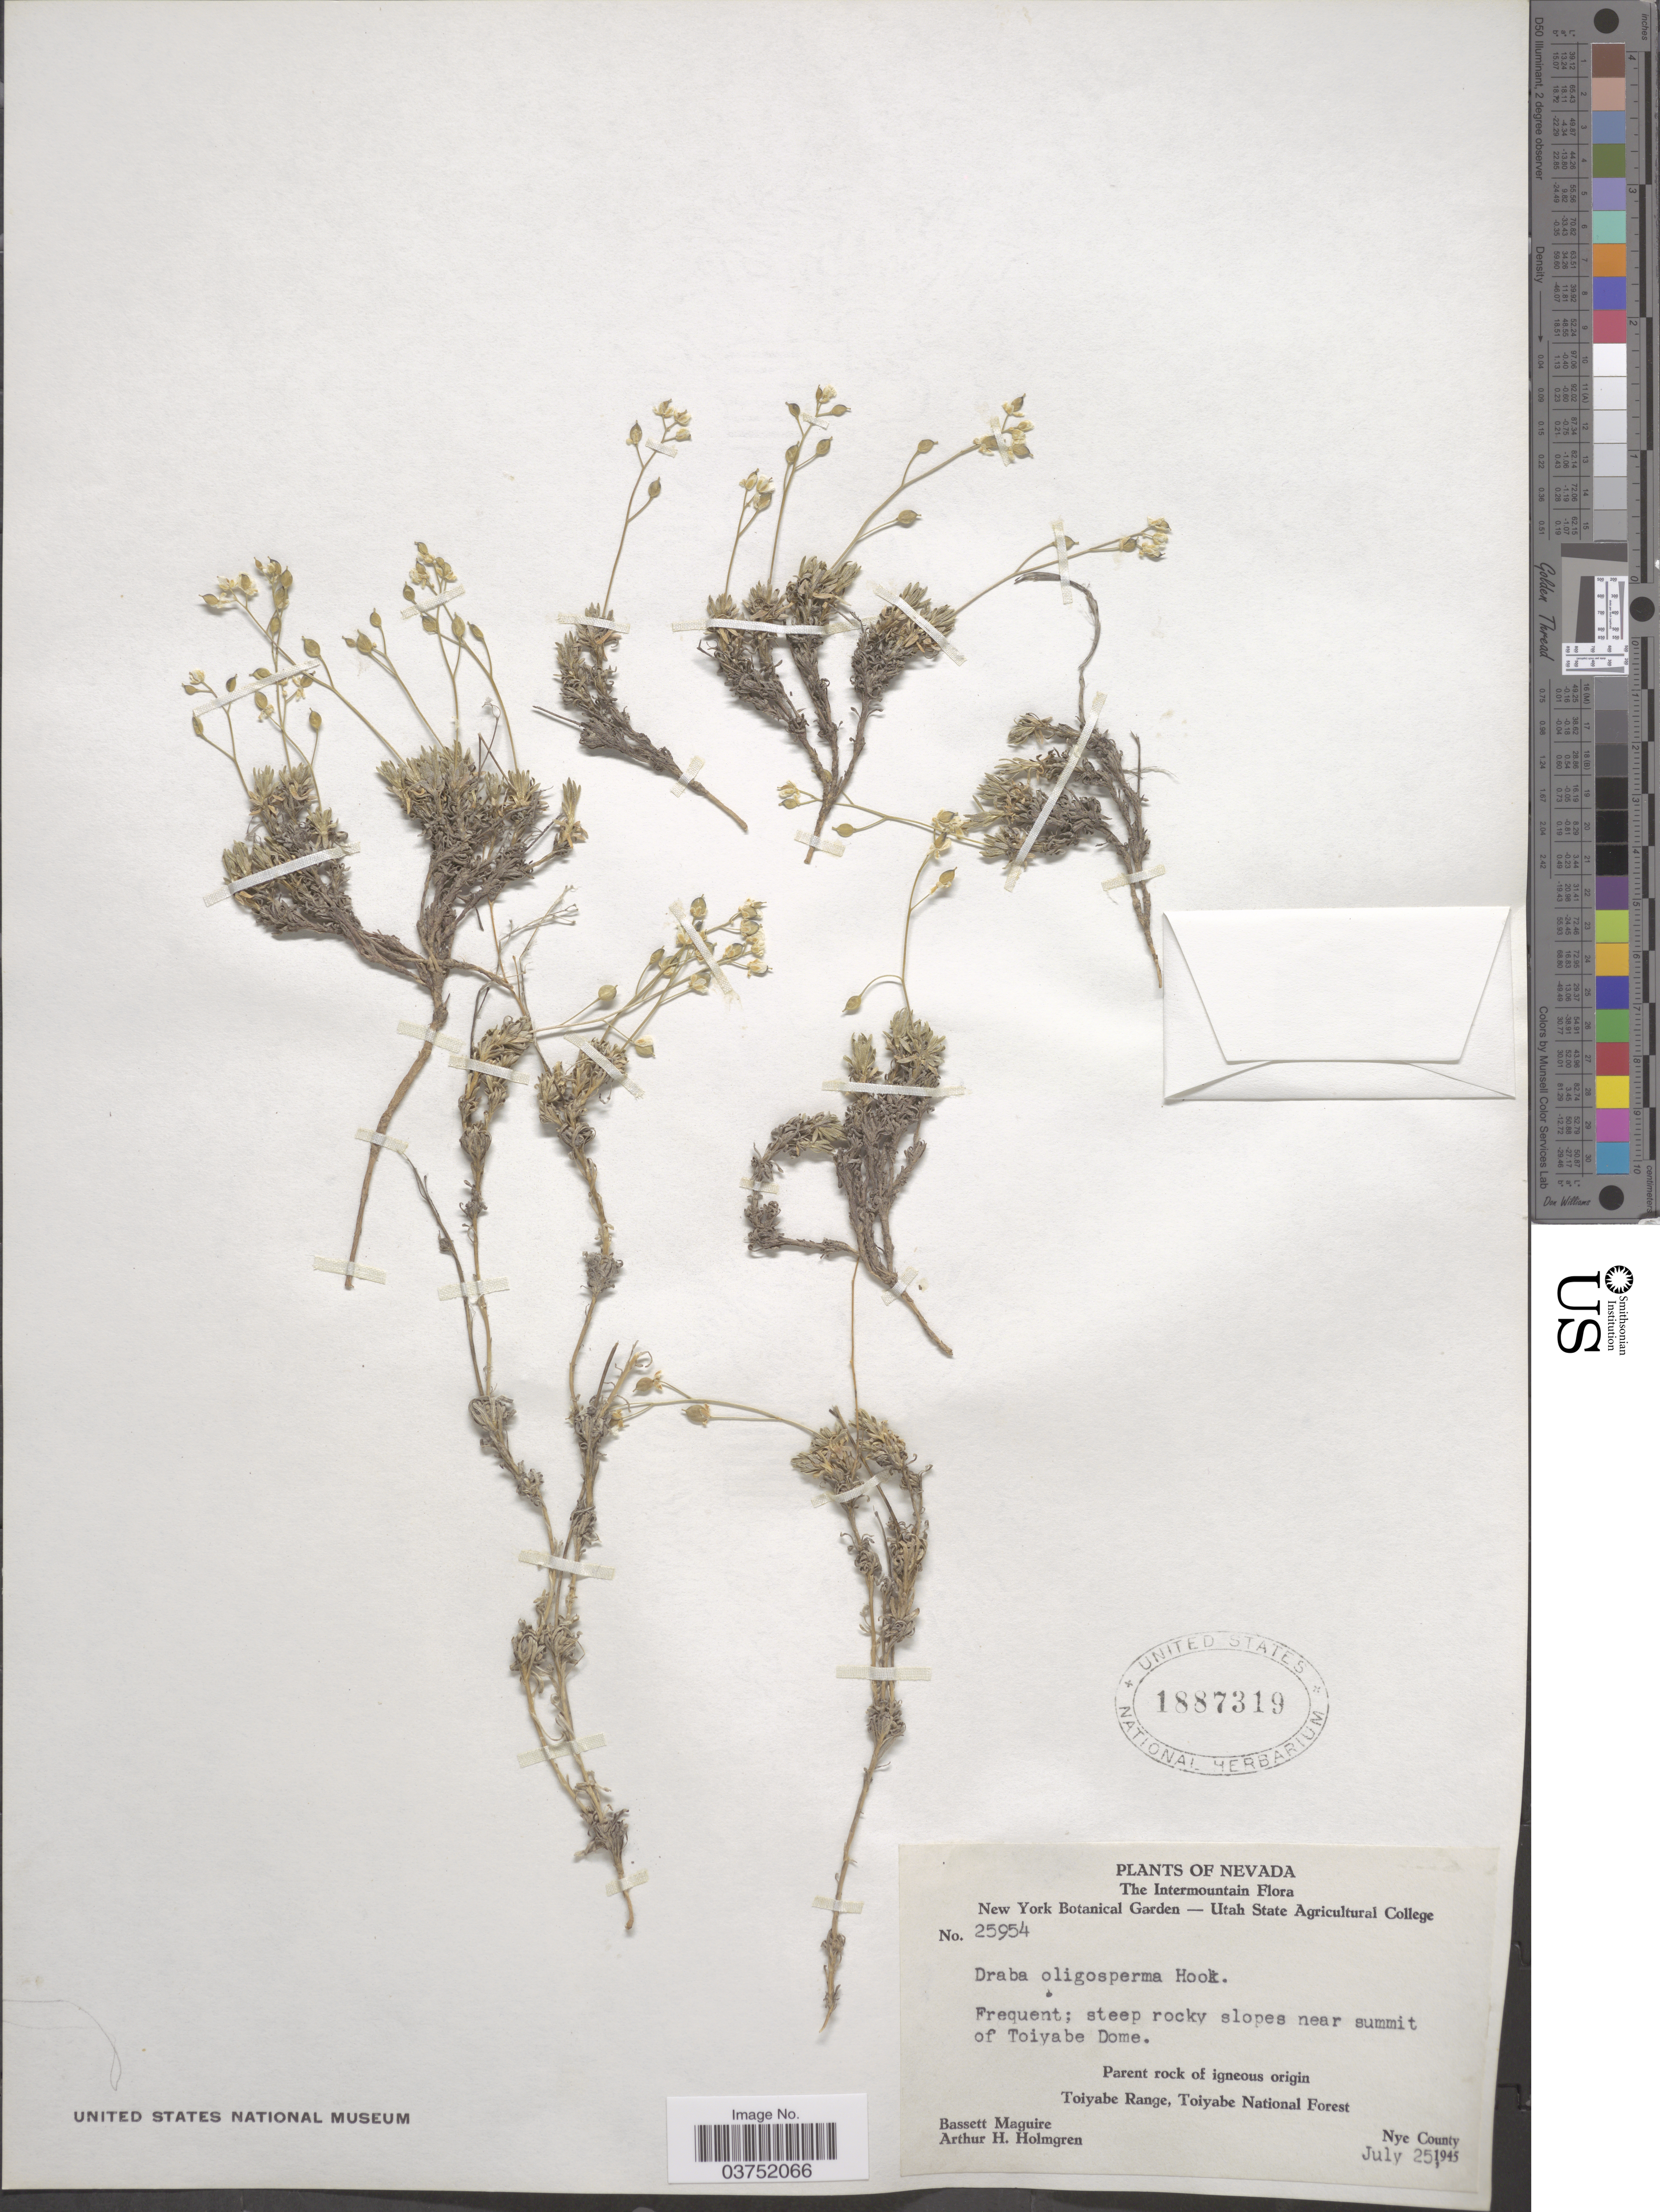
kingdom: Plantae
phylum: Tracheophyta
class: Magnoliopsida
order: Brassicales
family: Brassicaceae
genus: Draba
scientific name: Draba oligosperma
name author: Hook.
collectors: B. Maguire & A. H. Holmgren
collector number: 25954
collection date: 1945-07-25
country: United States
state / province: Nevada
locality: The Intermountain. Steep rocky slopes near summit of Toiyabe Dome. Toiyabe Range Toiyabe National Forest.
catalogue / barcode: US 1887319